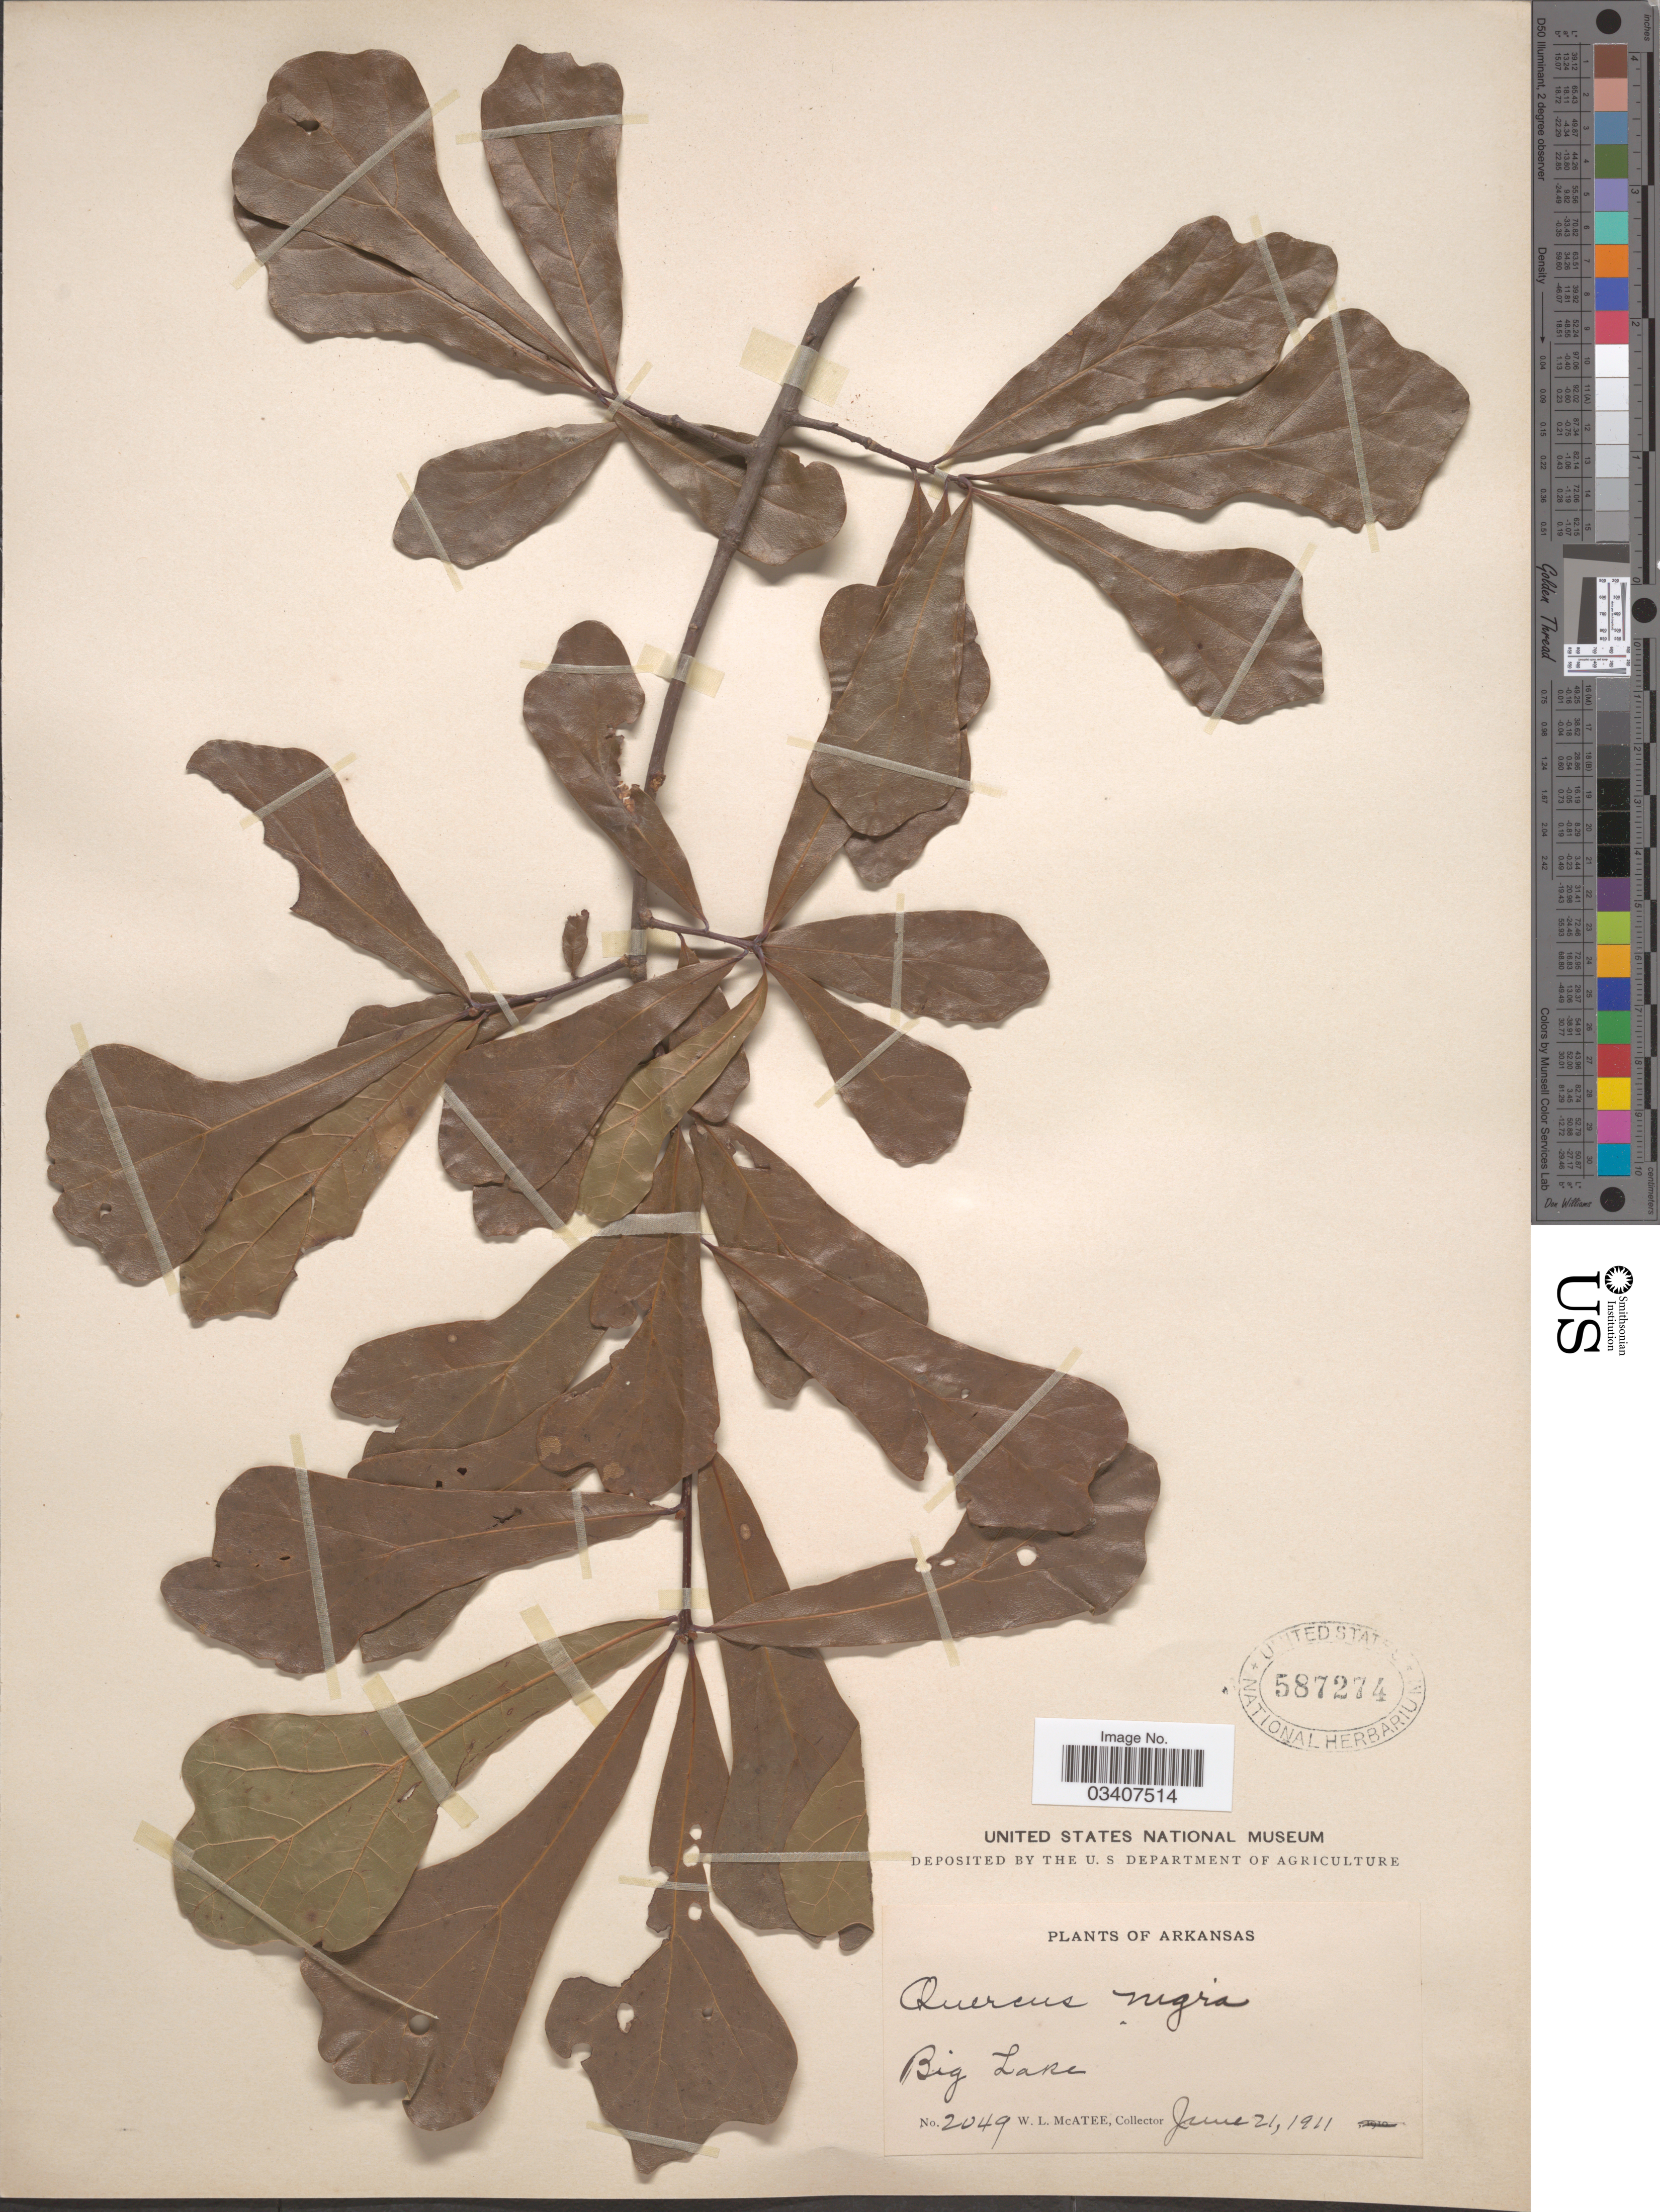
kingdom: Plantae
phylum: Tracheophyta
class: Magnoliopsida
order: Fagales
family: Fagaceae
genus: Quercus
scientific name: Quercus nigra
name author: L.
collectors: W. McAtee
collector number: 2049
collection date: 1911-06-21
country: United States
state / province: Arkansas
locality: Big Lake.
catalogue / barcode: US 587274